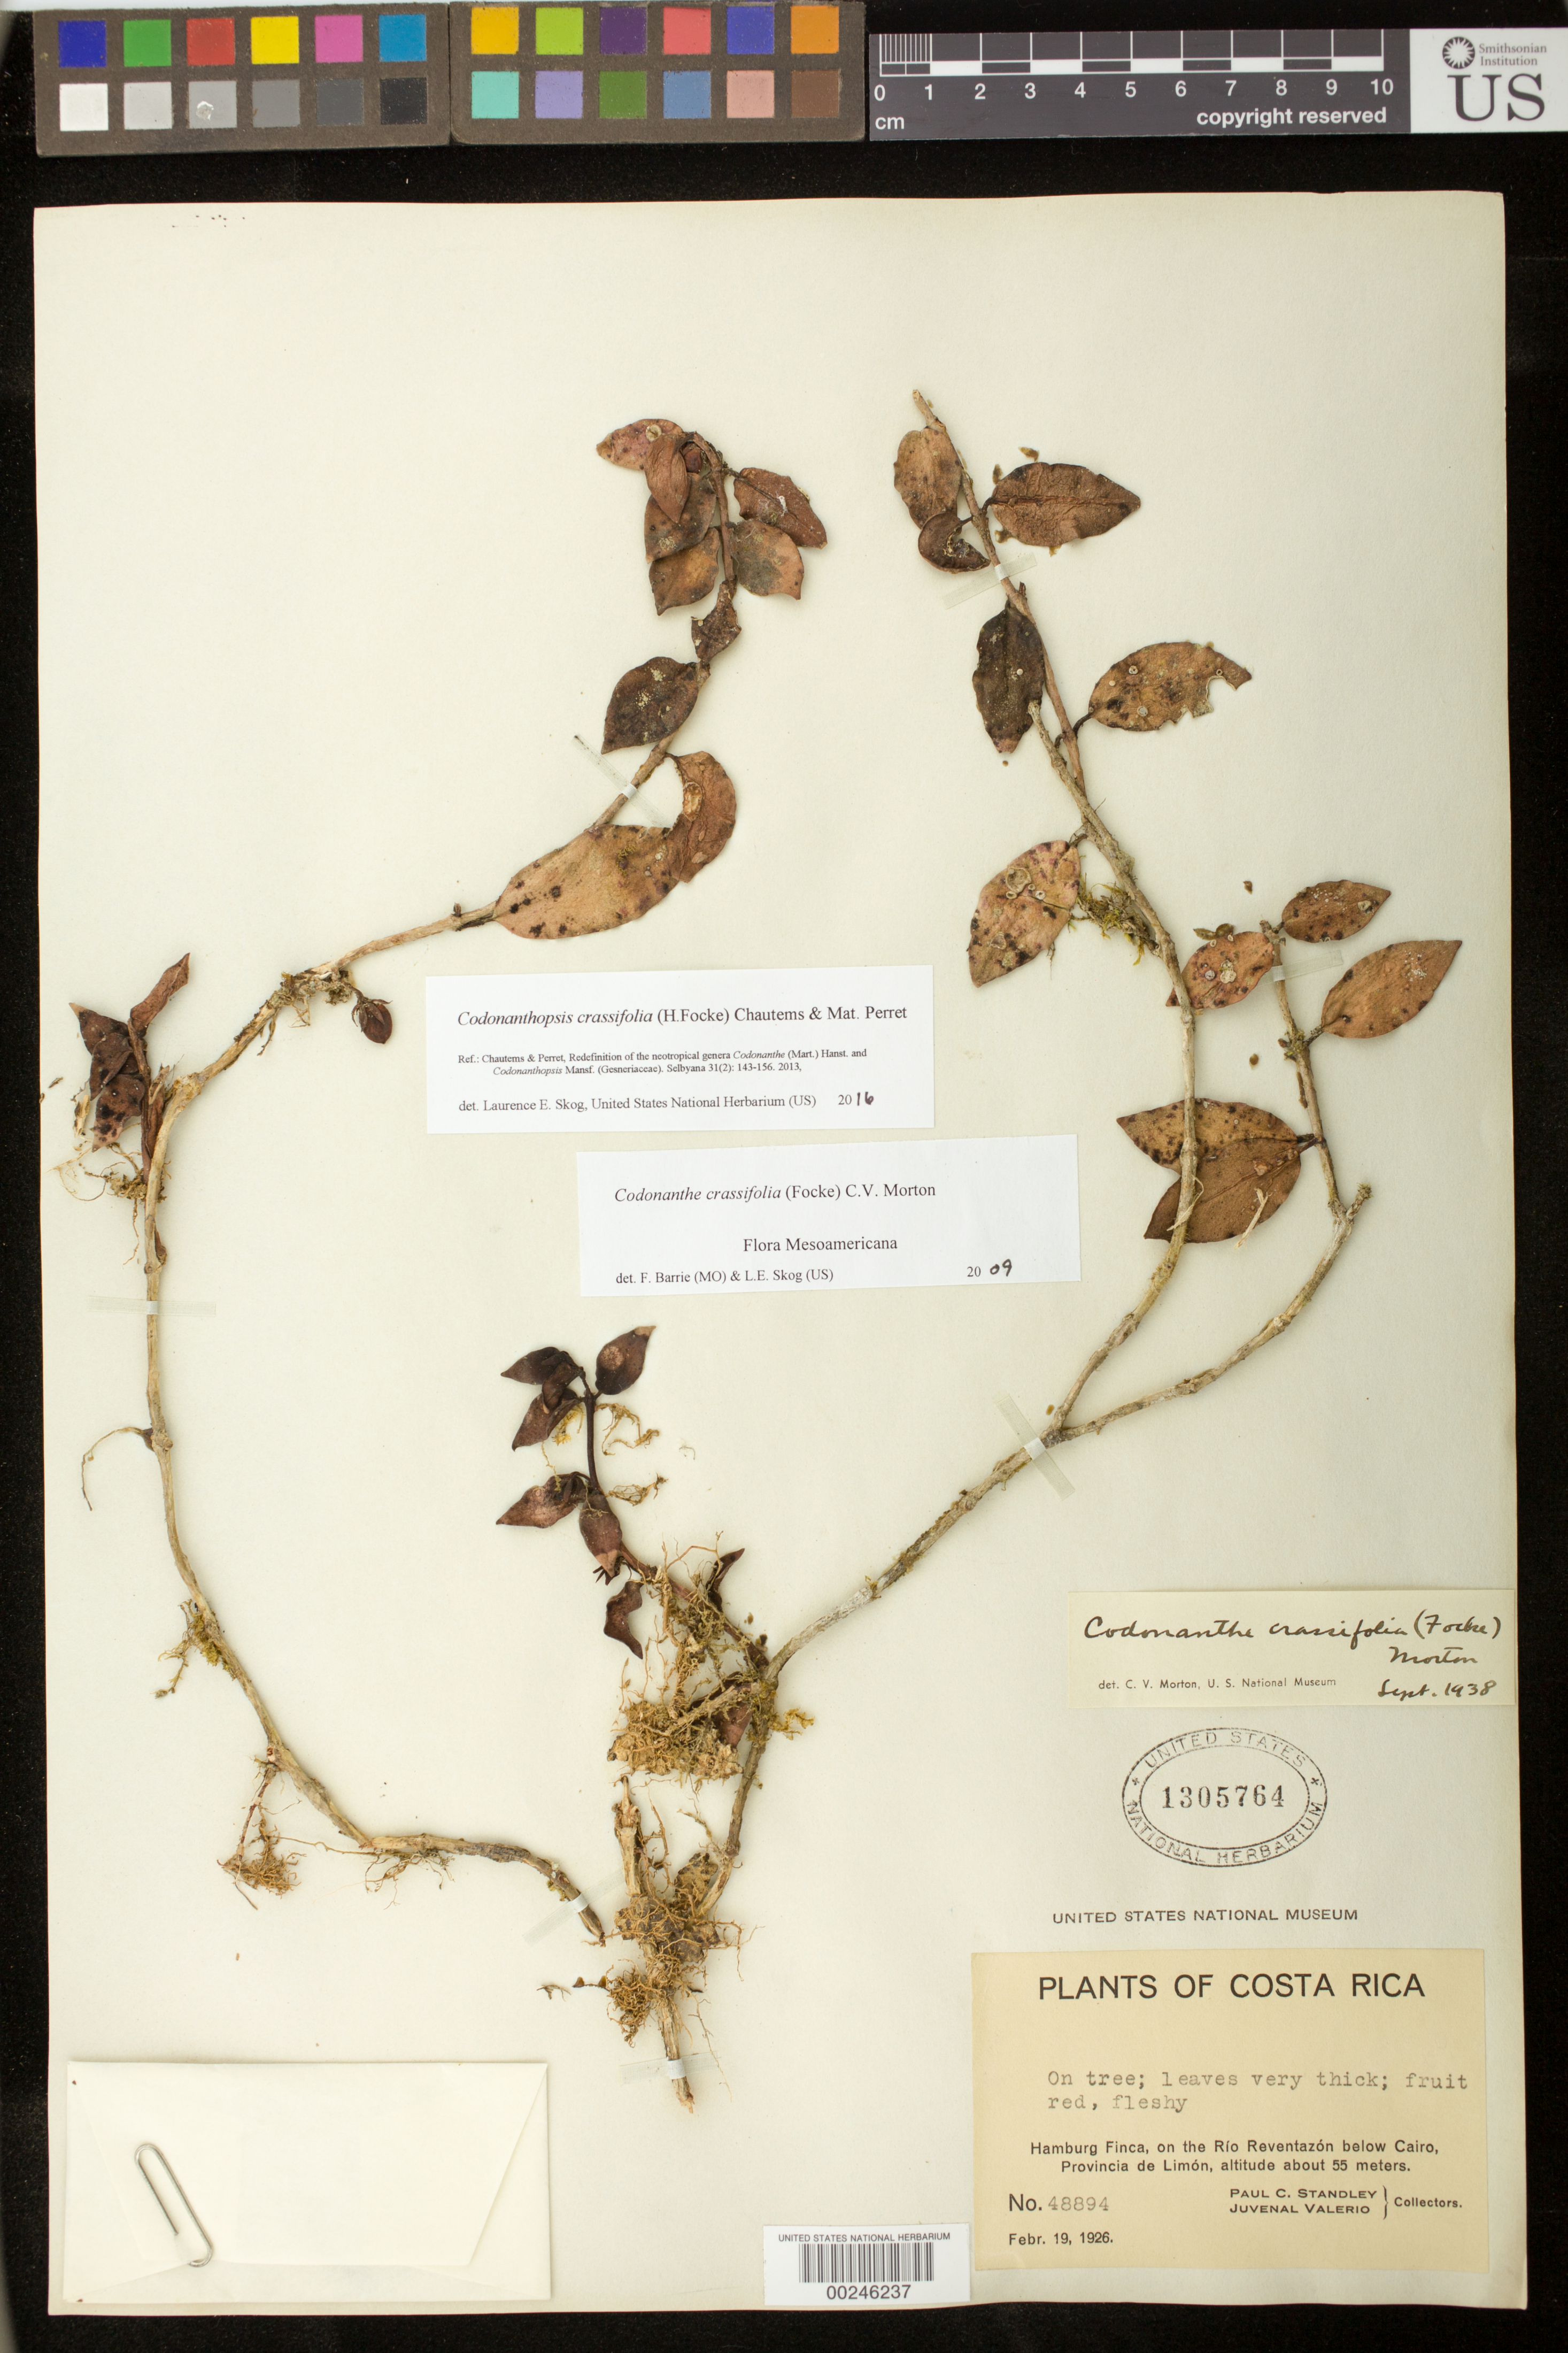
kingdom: Plantae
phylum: Tracheophyta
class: Magnoliopsida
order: Lamiales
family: Gesneriaceae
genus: Codonanthopsis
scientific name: Codonanthopsis crassifolia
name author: (H. Focke) Chautems & Mat.Perret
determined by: Skog, Laurence E.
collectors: P. C. Standley & J. Valerio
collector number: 48894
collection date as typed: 19 Feb 1926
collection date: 1926-02-19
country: Costa Rica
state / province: Limón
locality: Hamburg Finca, on the Rio Reventazon below Cairo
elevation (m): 55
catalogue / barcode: US 1305764